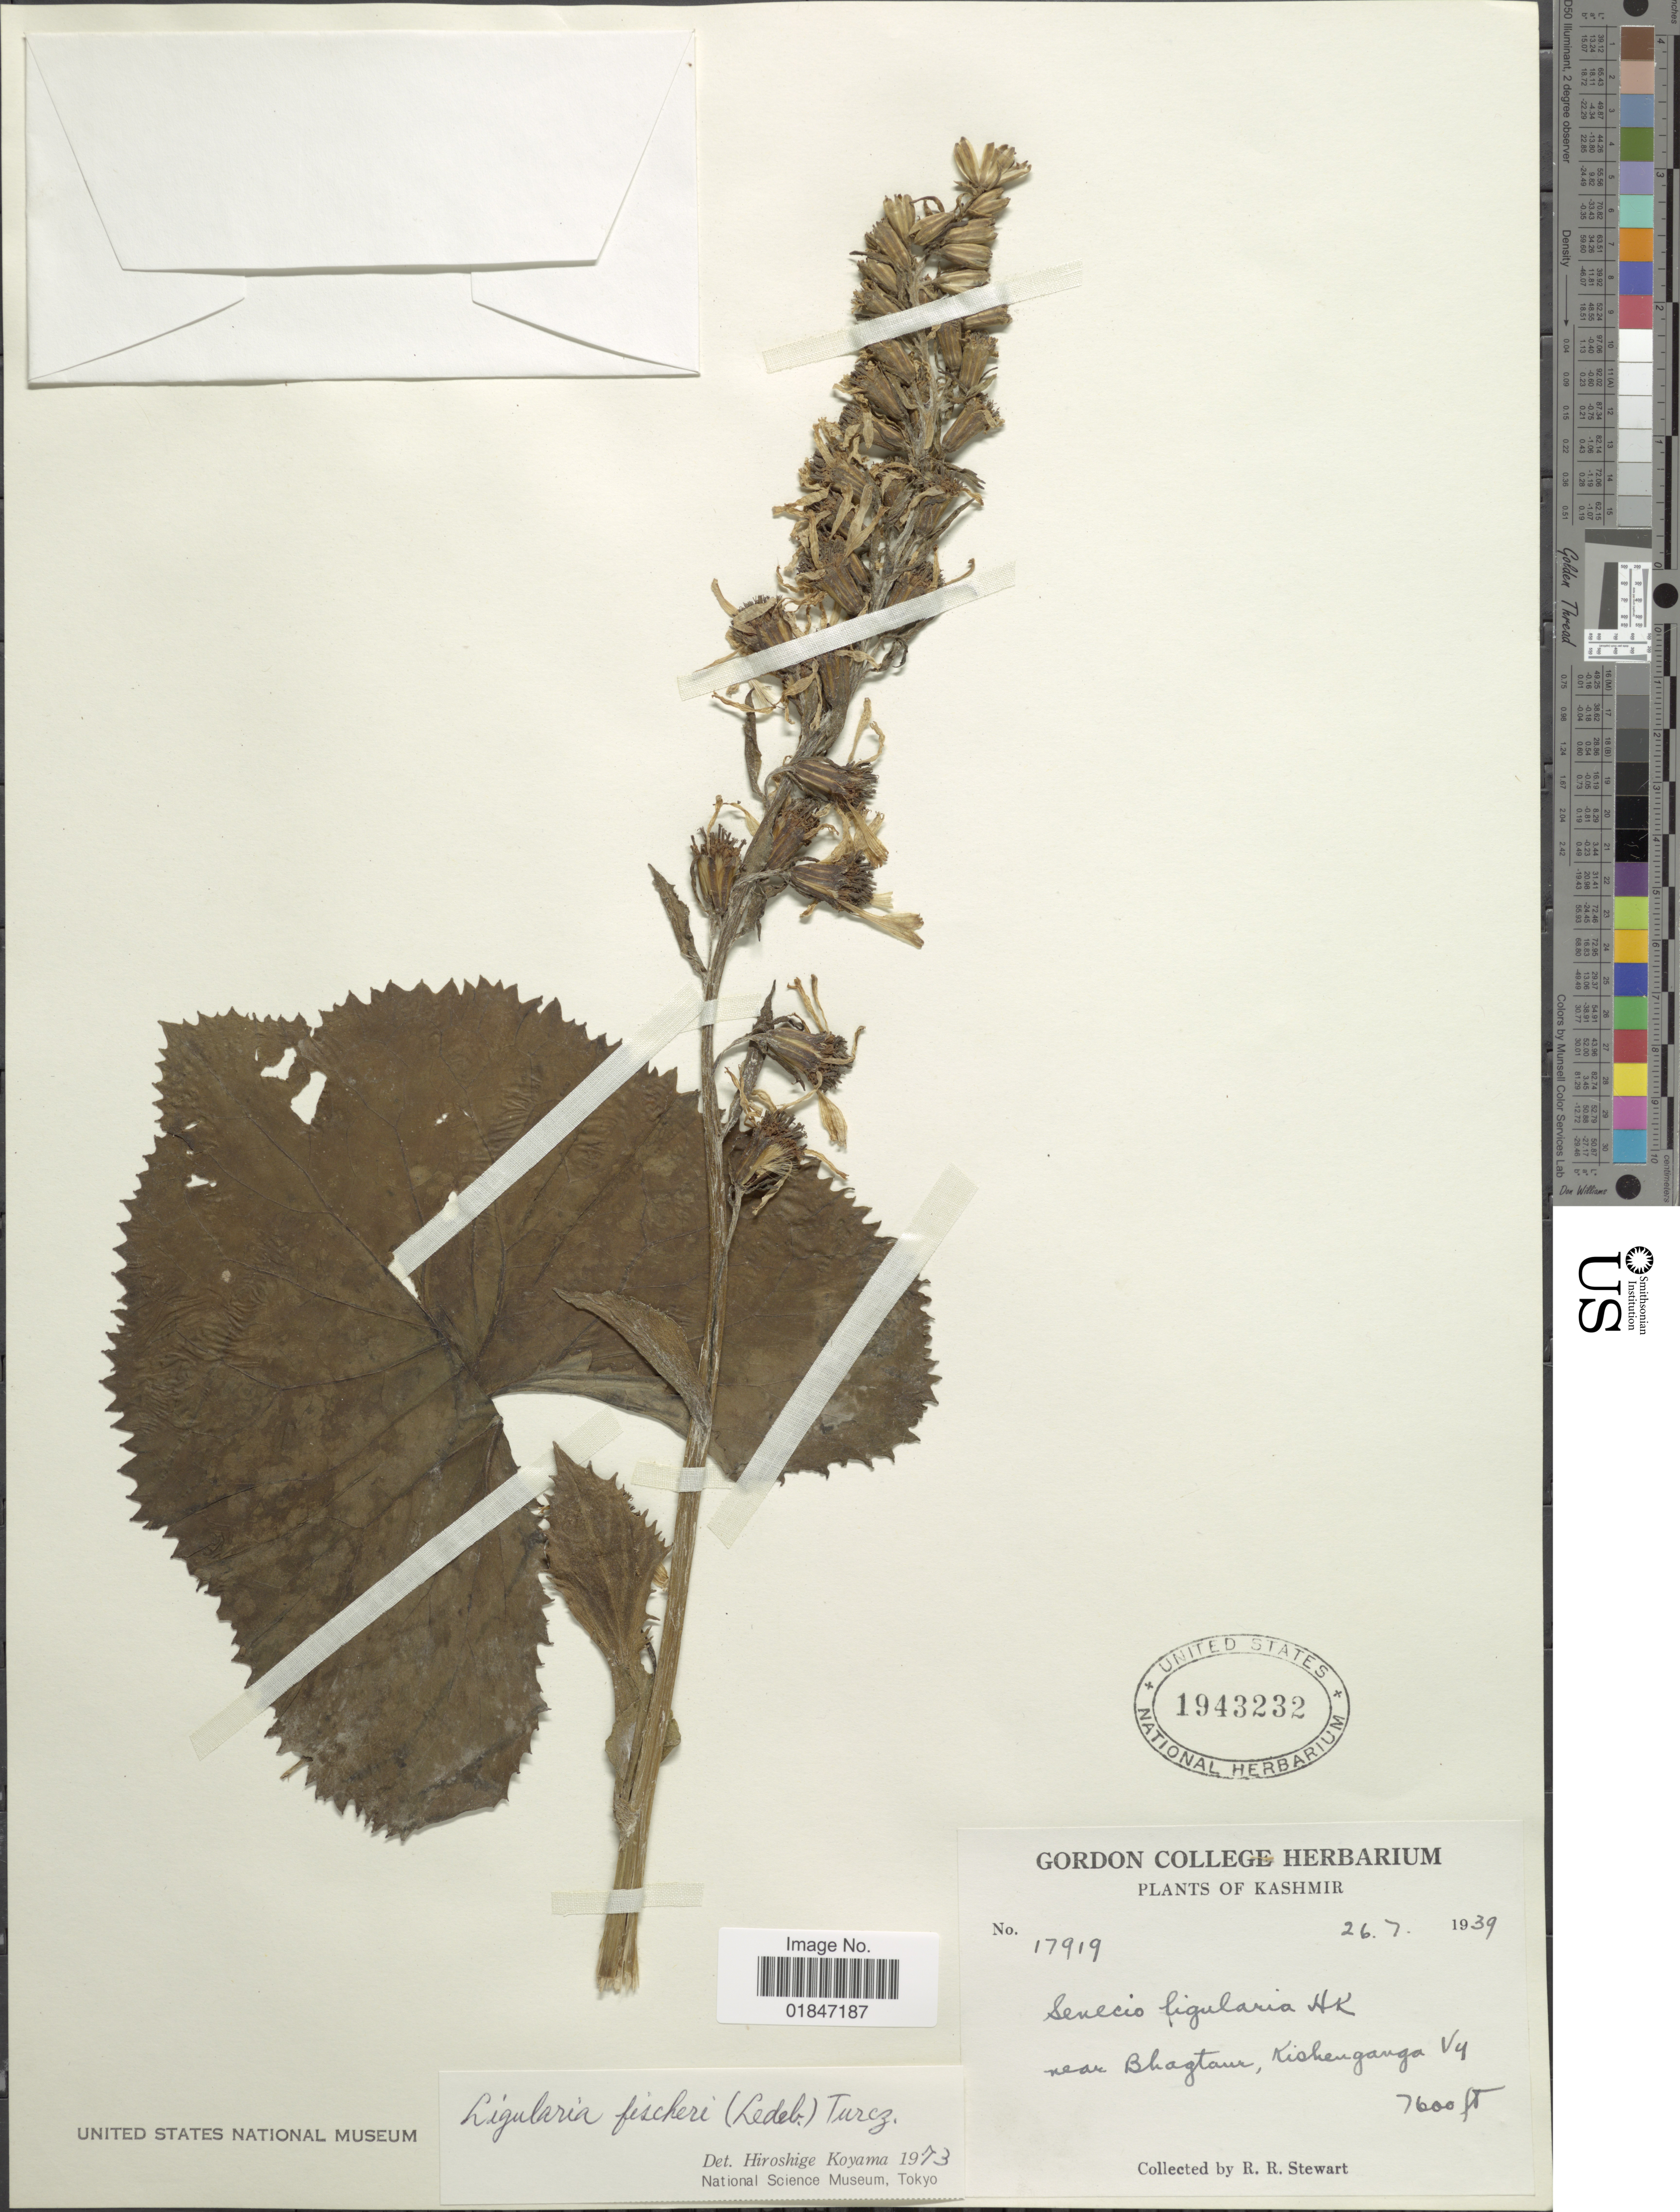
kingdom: Plantae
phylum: Tracheophyta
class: Magnoliopsida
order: Asterales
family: Asteraceae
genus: Ligularia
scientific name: Ligularia fischeri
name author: (Ledeb.) Turcz.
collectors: R. R. Stewart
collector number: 17919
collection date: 1939-07-26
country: India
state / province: Jammu and Kashmir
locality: Kasjmit. Near Bhagtaur, Kishenganga V4.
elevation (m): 2316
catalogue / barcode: US 1943232